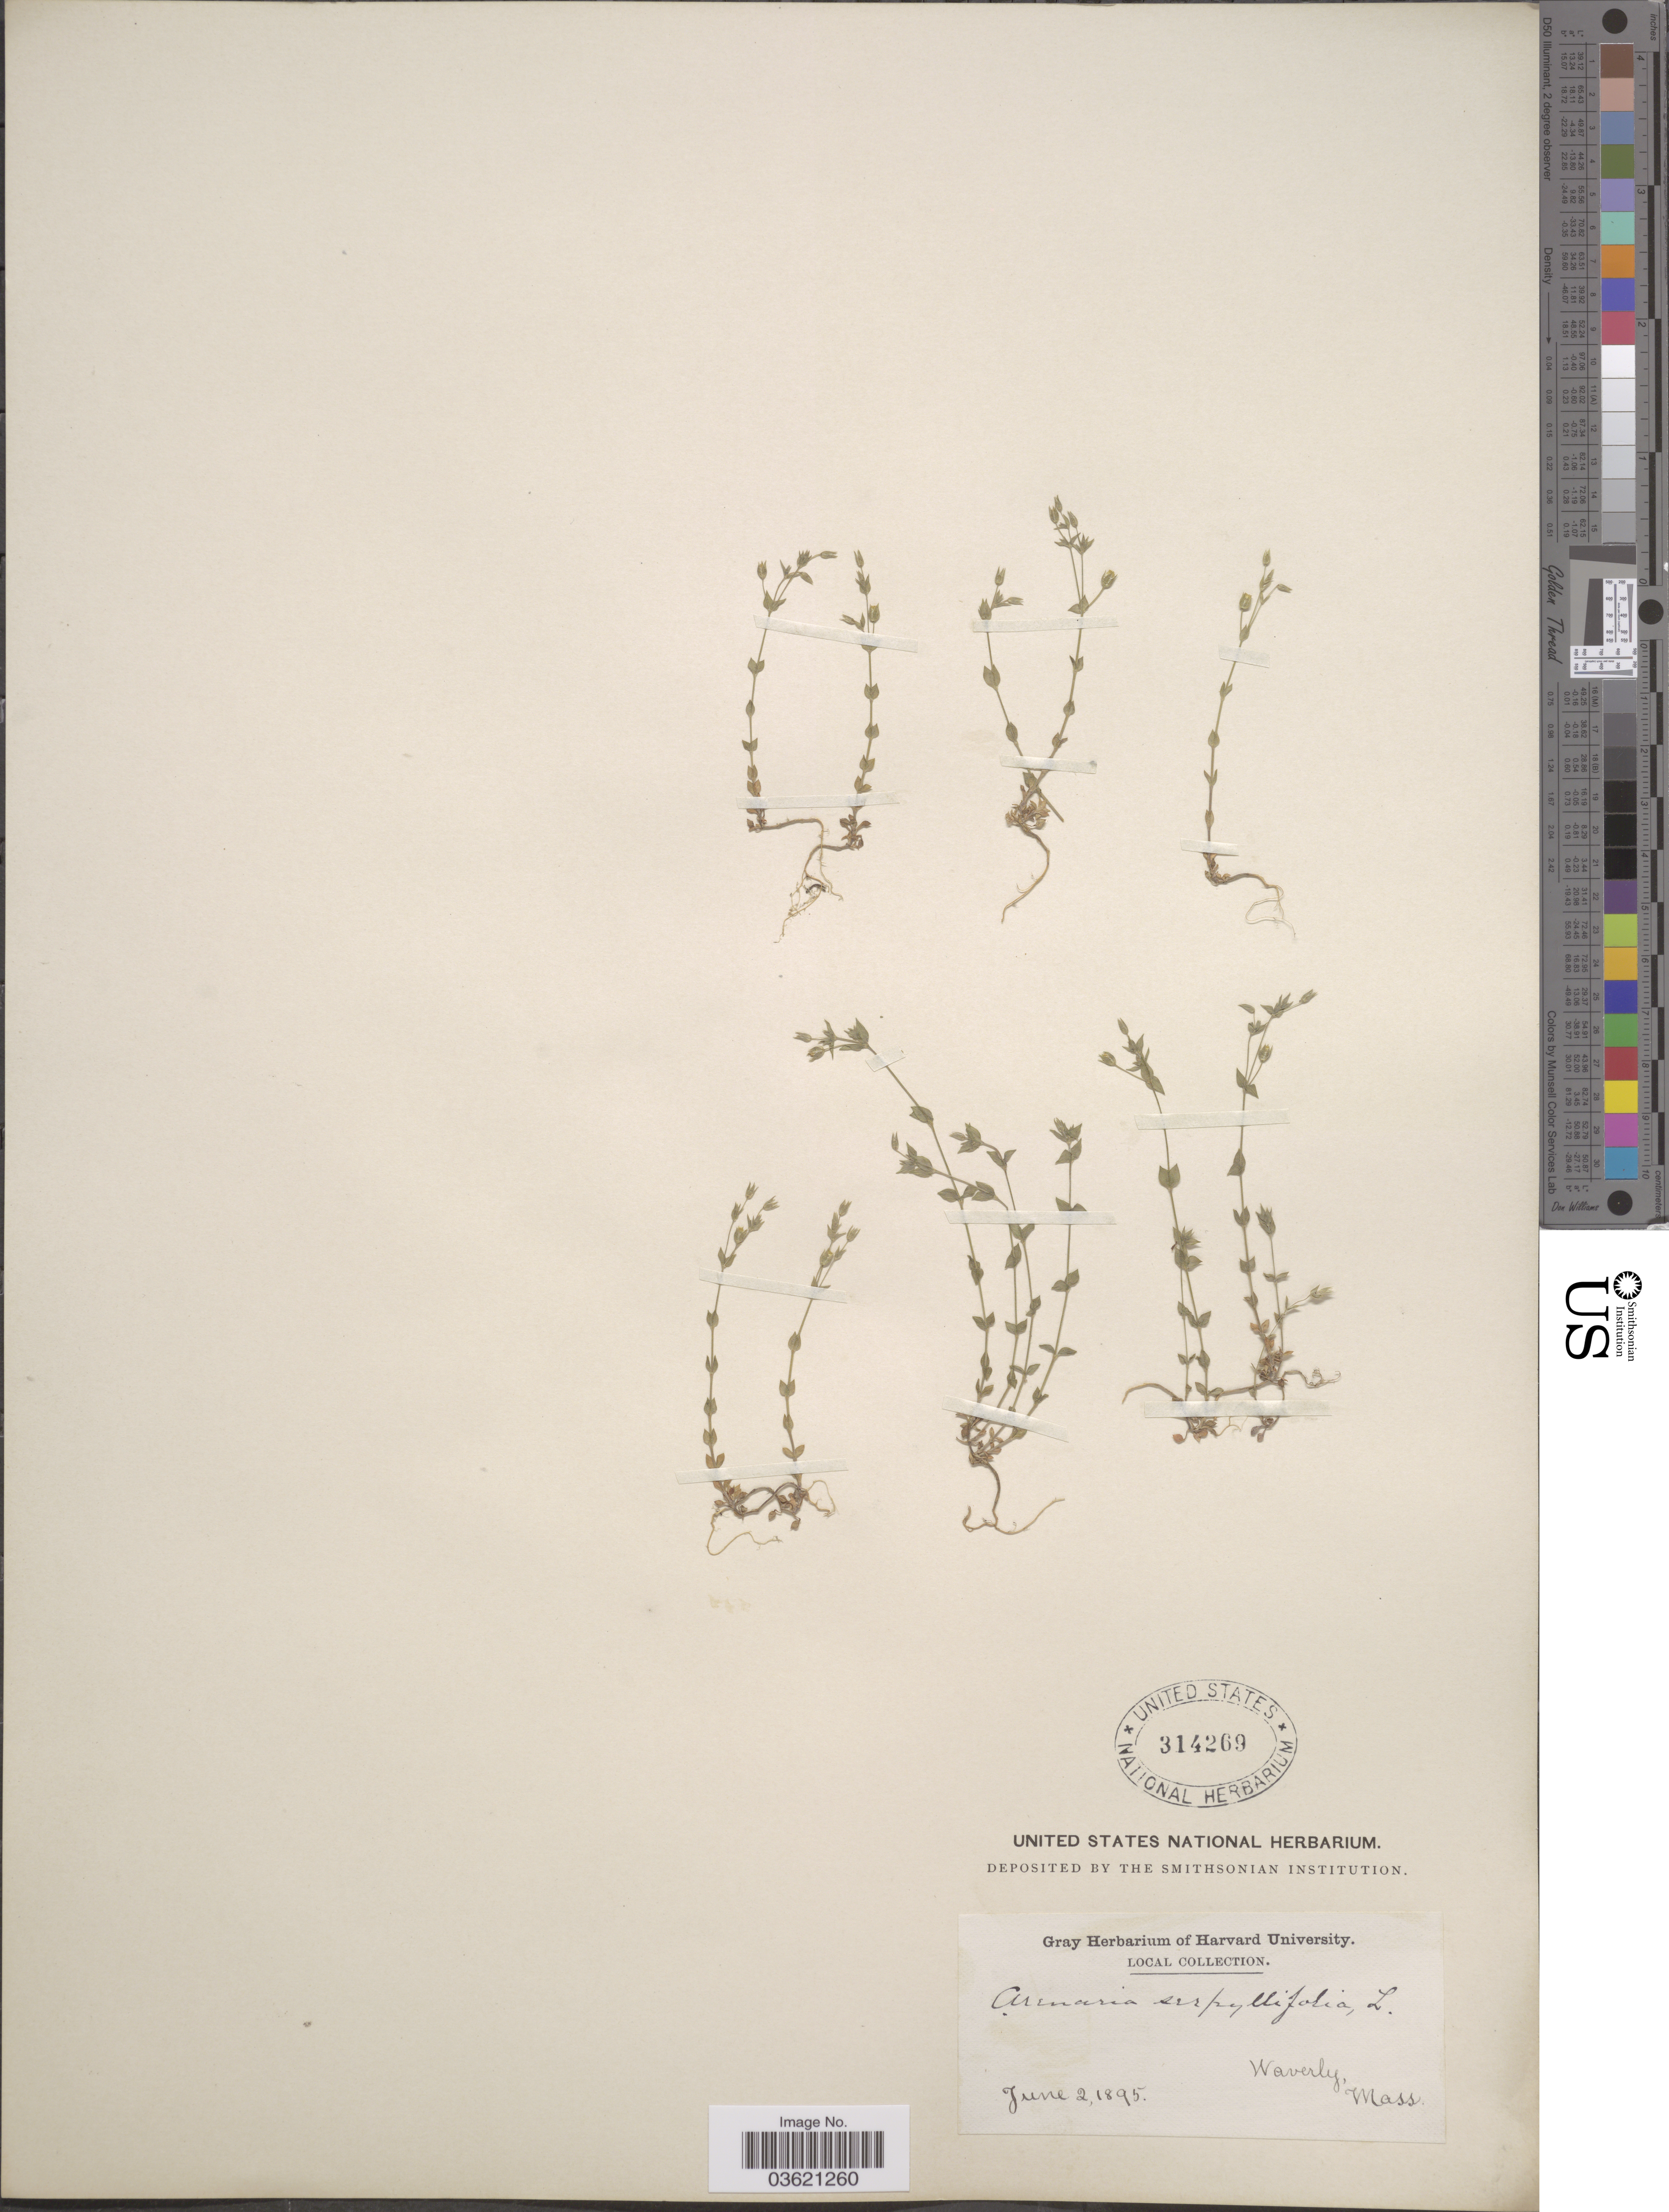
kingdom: Plantae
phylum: Tracheophyta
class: Magnoliopsida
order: Caryophyllales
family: Caryophyllaceae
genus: Arenaria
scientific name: Arenaria serpyllifolia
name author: L.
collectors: ex herb. Gray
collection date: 1895-06-02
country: United States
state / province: Massachusetts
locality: Waverly.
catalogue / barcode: US 314269